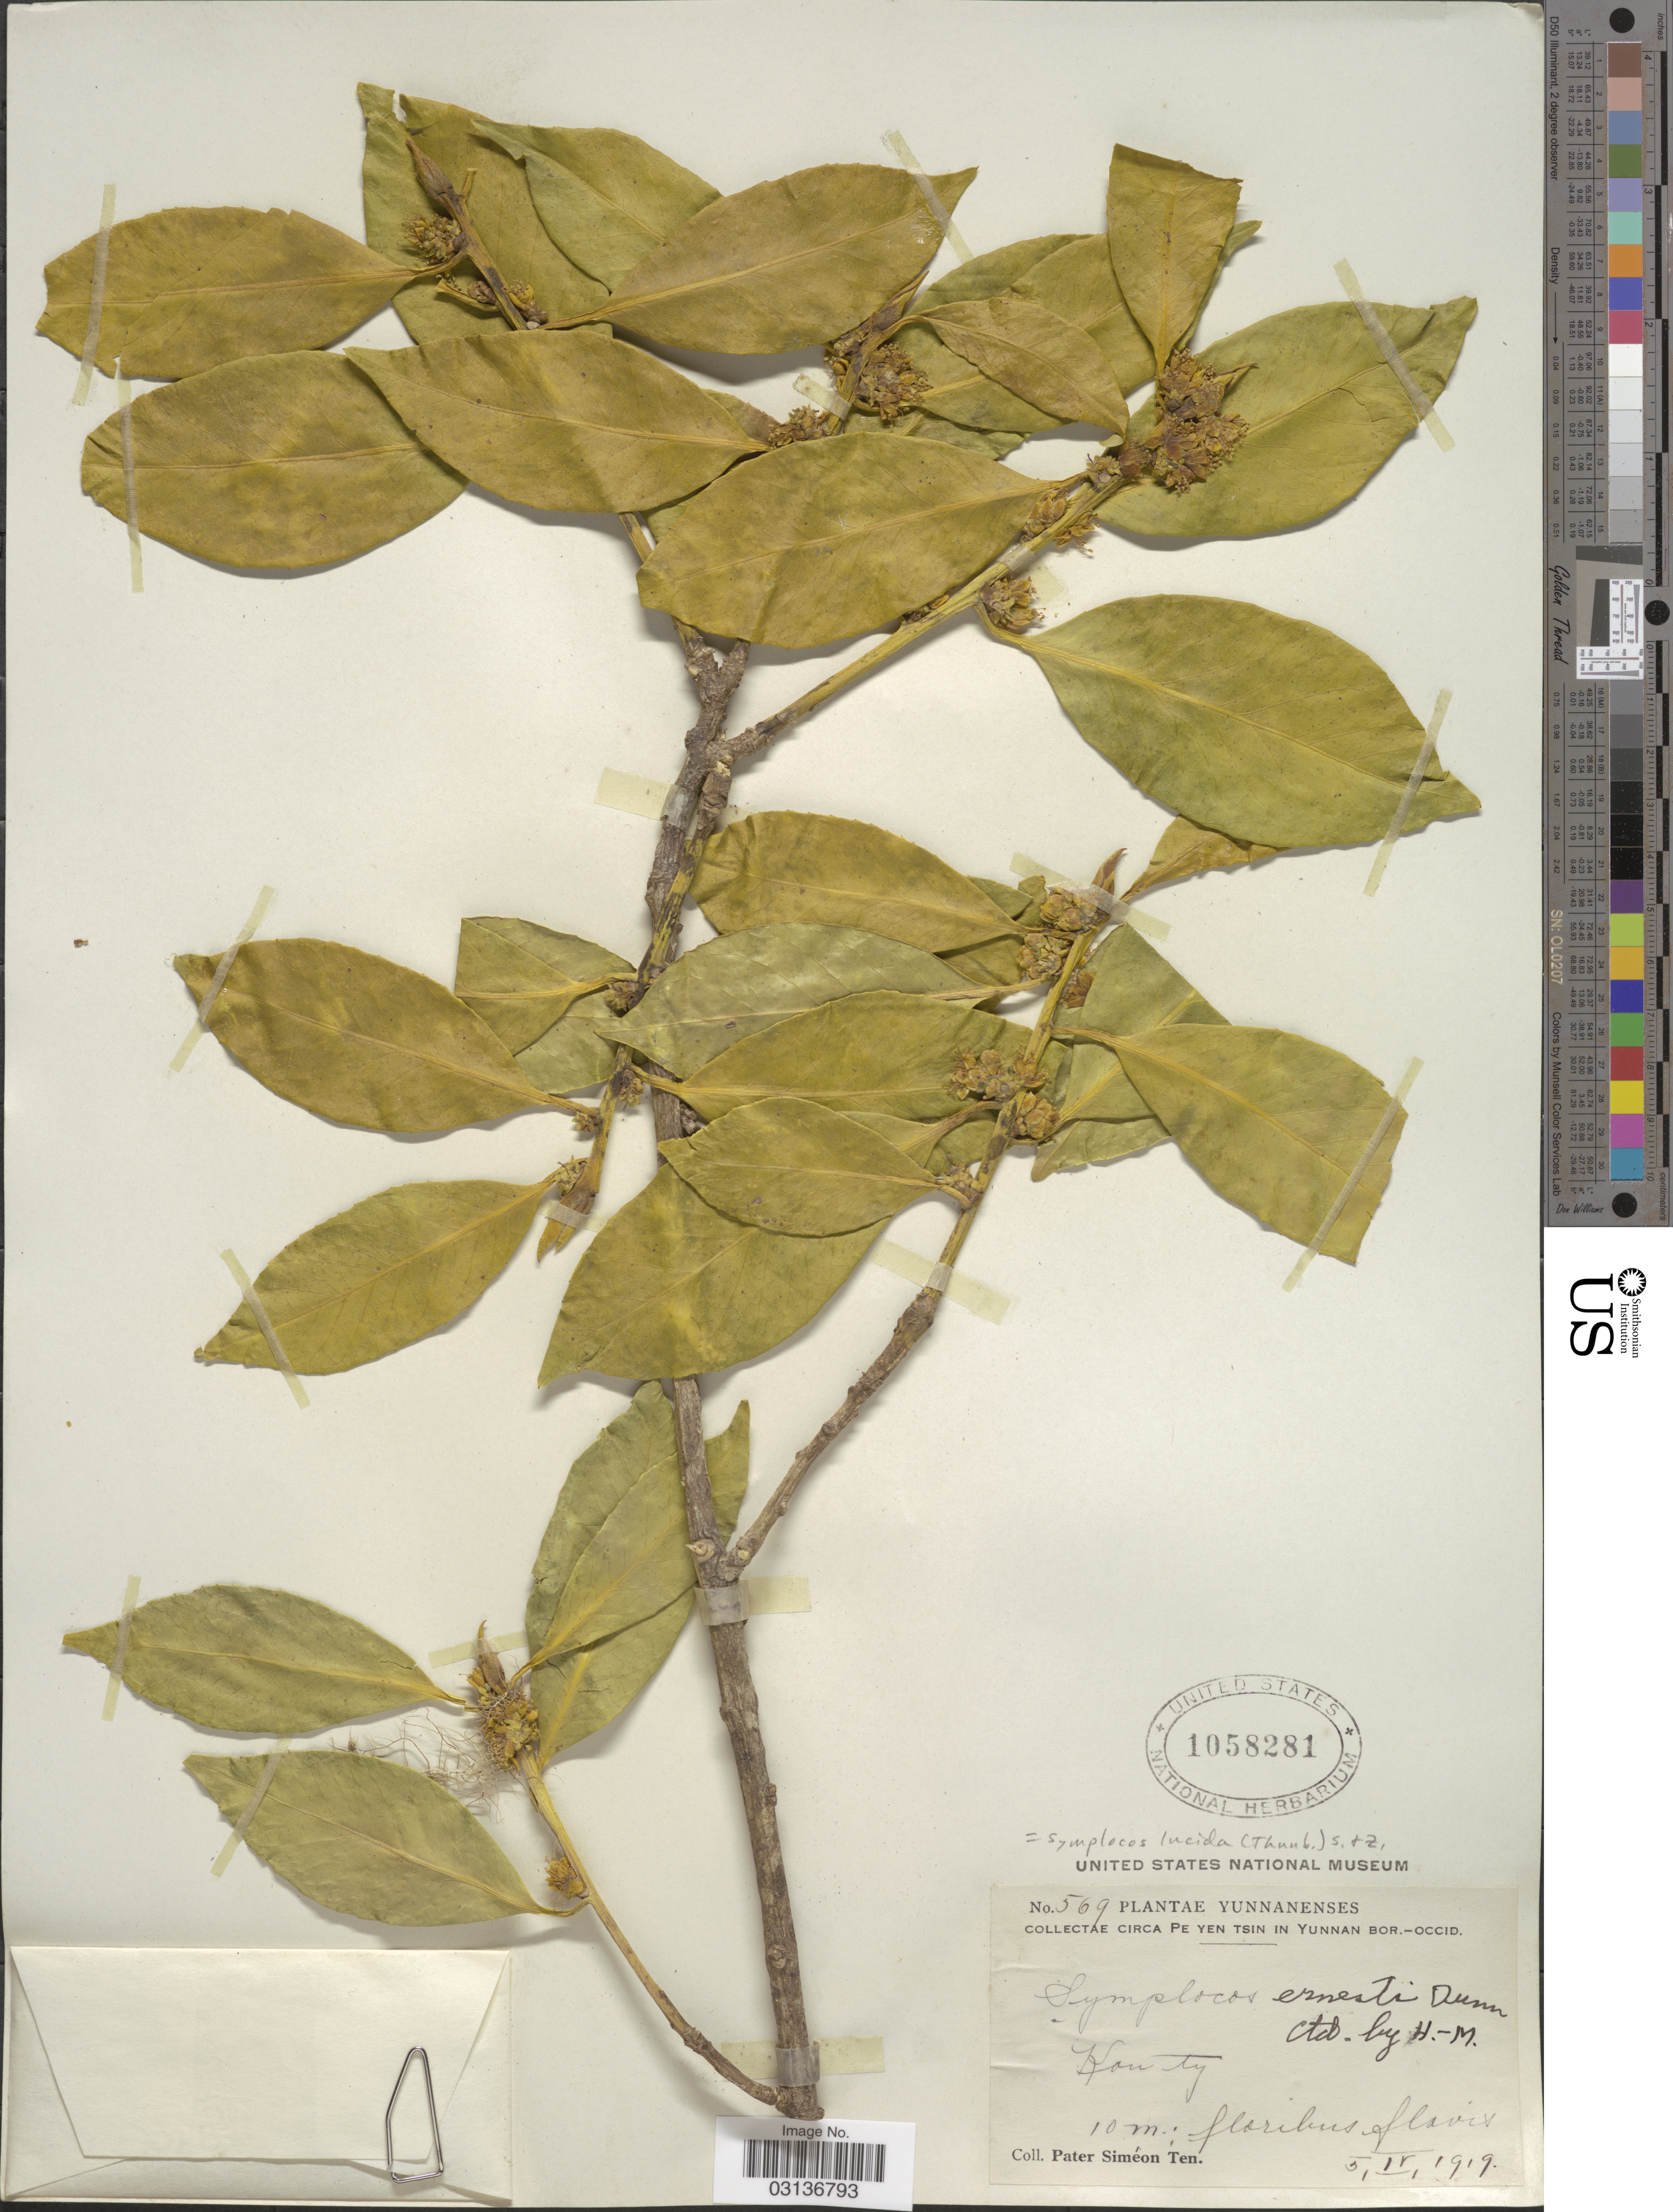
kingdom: Plantae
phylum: Tracheophyta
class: Magnoliopsida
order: Ericales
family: Symplocaceae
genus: Symplocos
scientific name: Symplocos lucida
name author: (Thurb.) Siebold & Zucc.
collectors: P. S. Ten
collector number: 569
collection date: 1919-04-05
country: China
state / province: Yunnan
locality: Circa Pe Yen Tsin in Yunnan Bor.-Occid. Kon ty.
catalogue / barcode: US 1058281